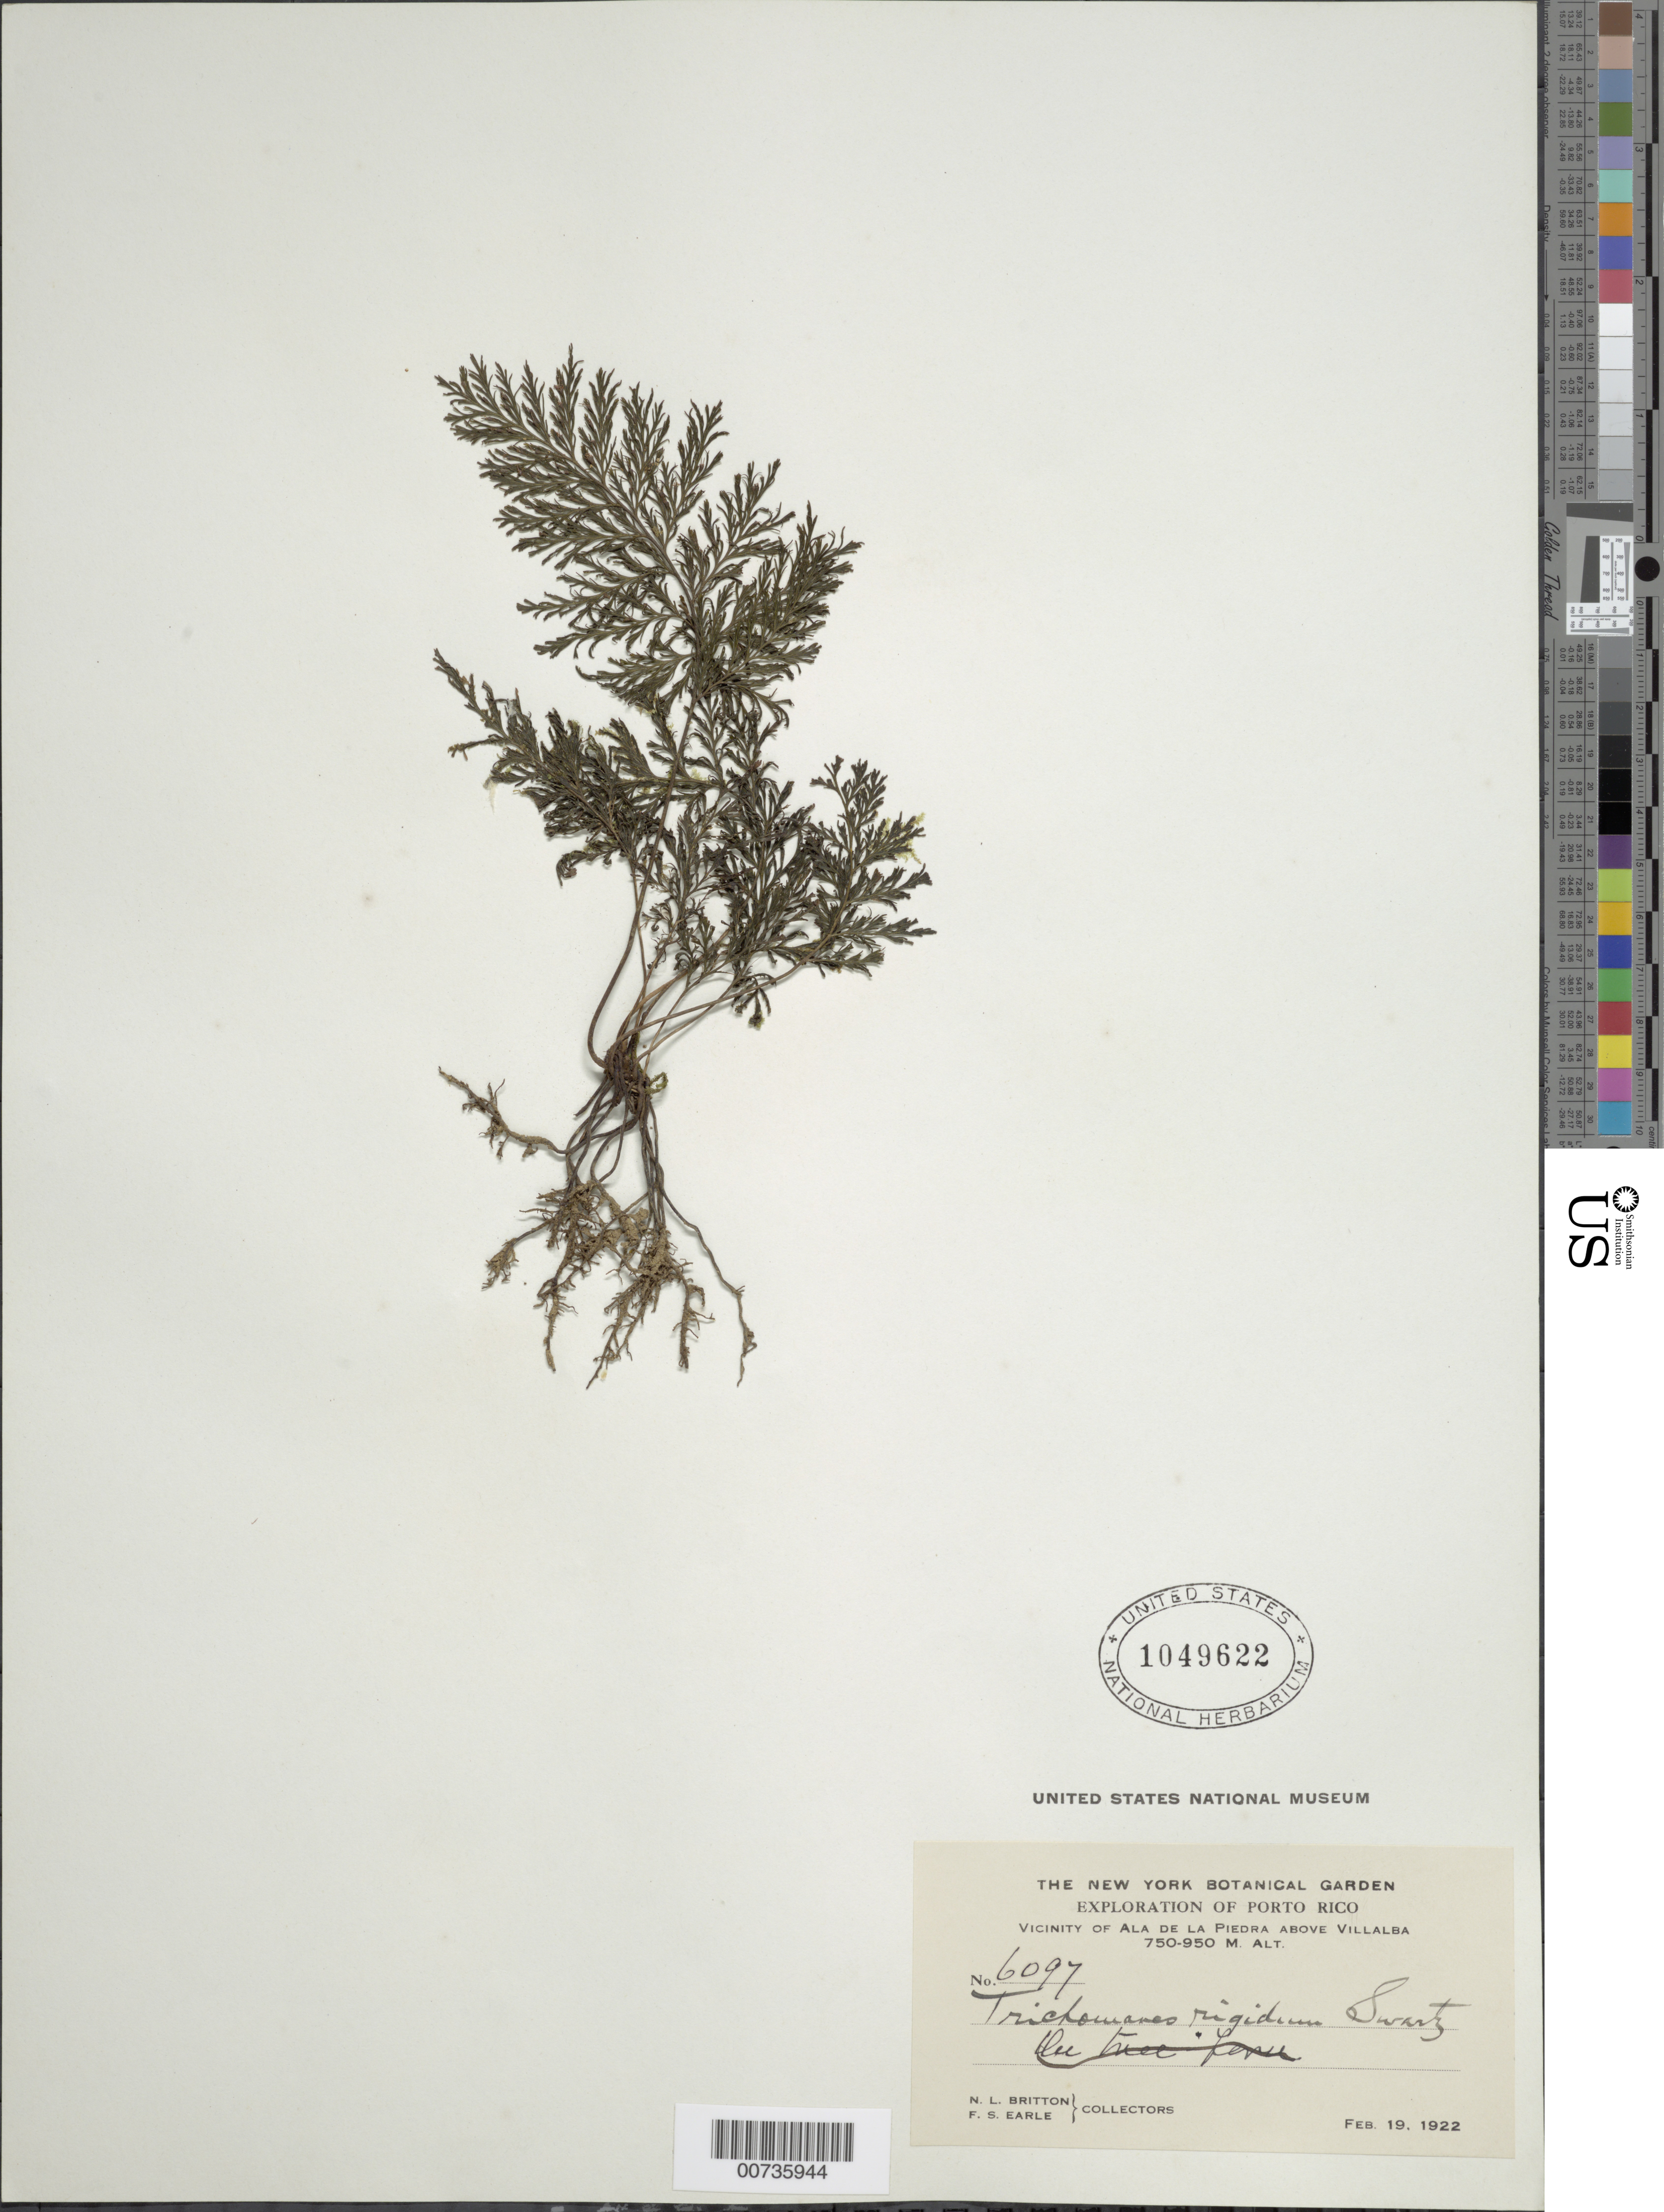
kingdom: Plantae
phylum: Tracheophyta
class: Polypodiopsida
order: Hymenophyllales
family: Hymenophyllaceae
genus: Abrodictyum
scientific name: Abrodictyum rigidum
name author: (Sw.) Ebihara & Dubuisson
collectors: N. Britton & F. S. Earle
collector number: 6097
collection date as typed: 19 Feb 1922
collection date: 1922-02-19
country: Puerto Rico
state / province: Villalba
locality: Ala de la Piedra, above Villalba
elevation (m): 750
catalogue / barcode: US 1049622